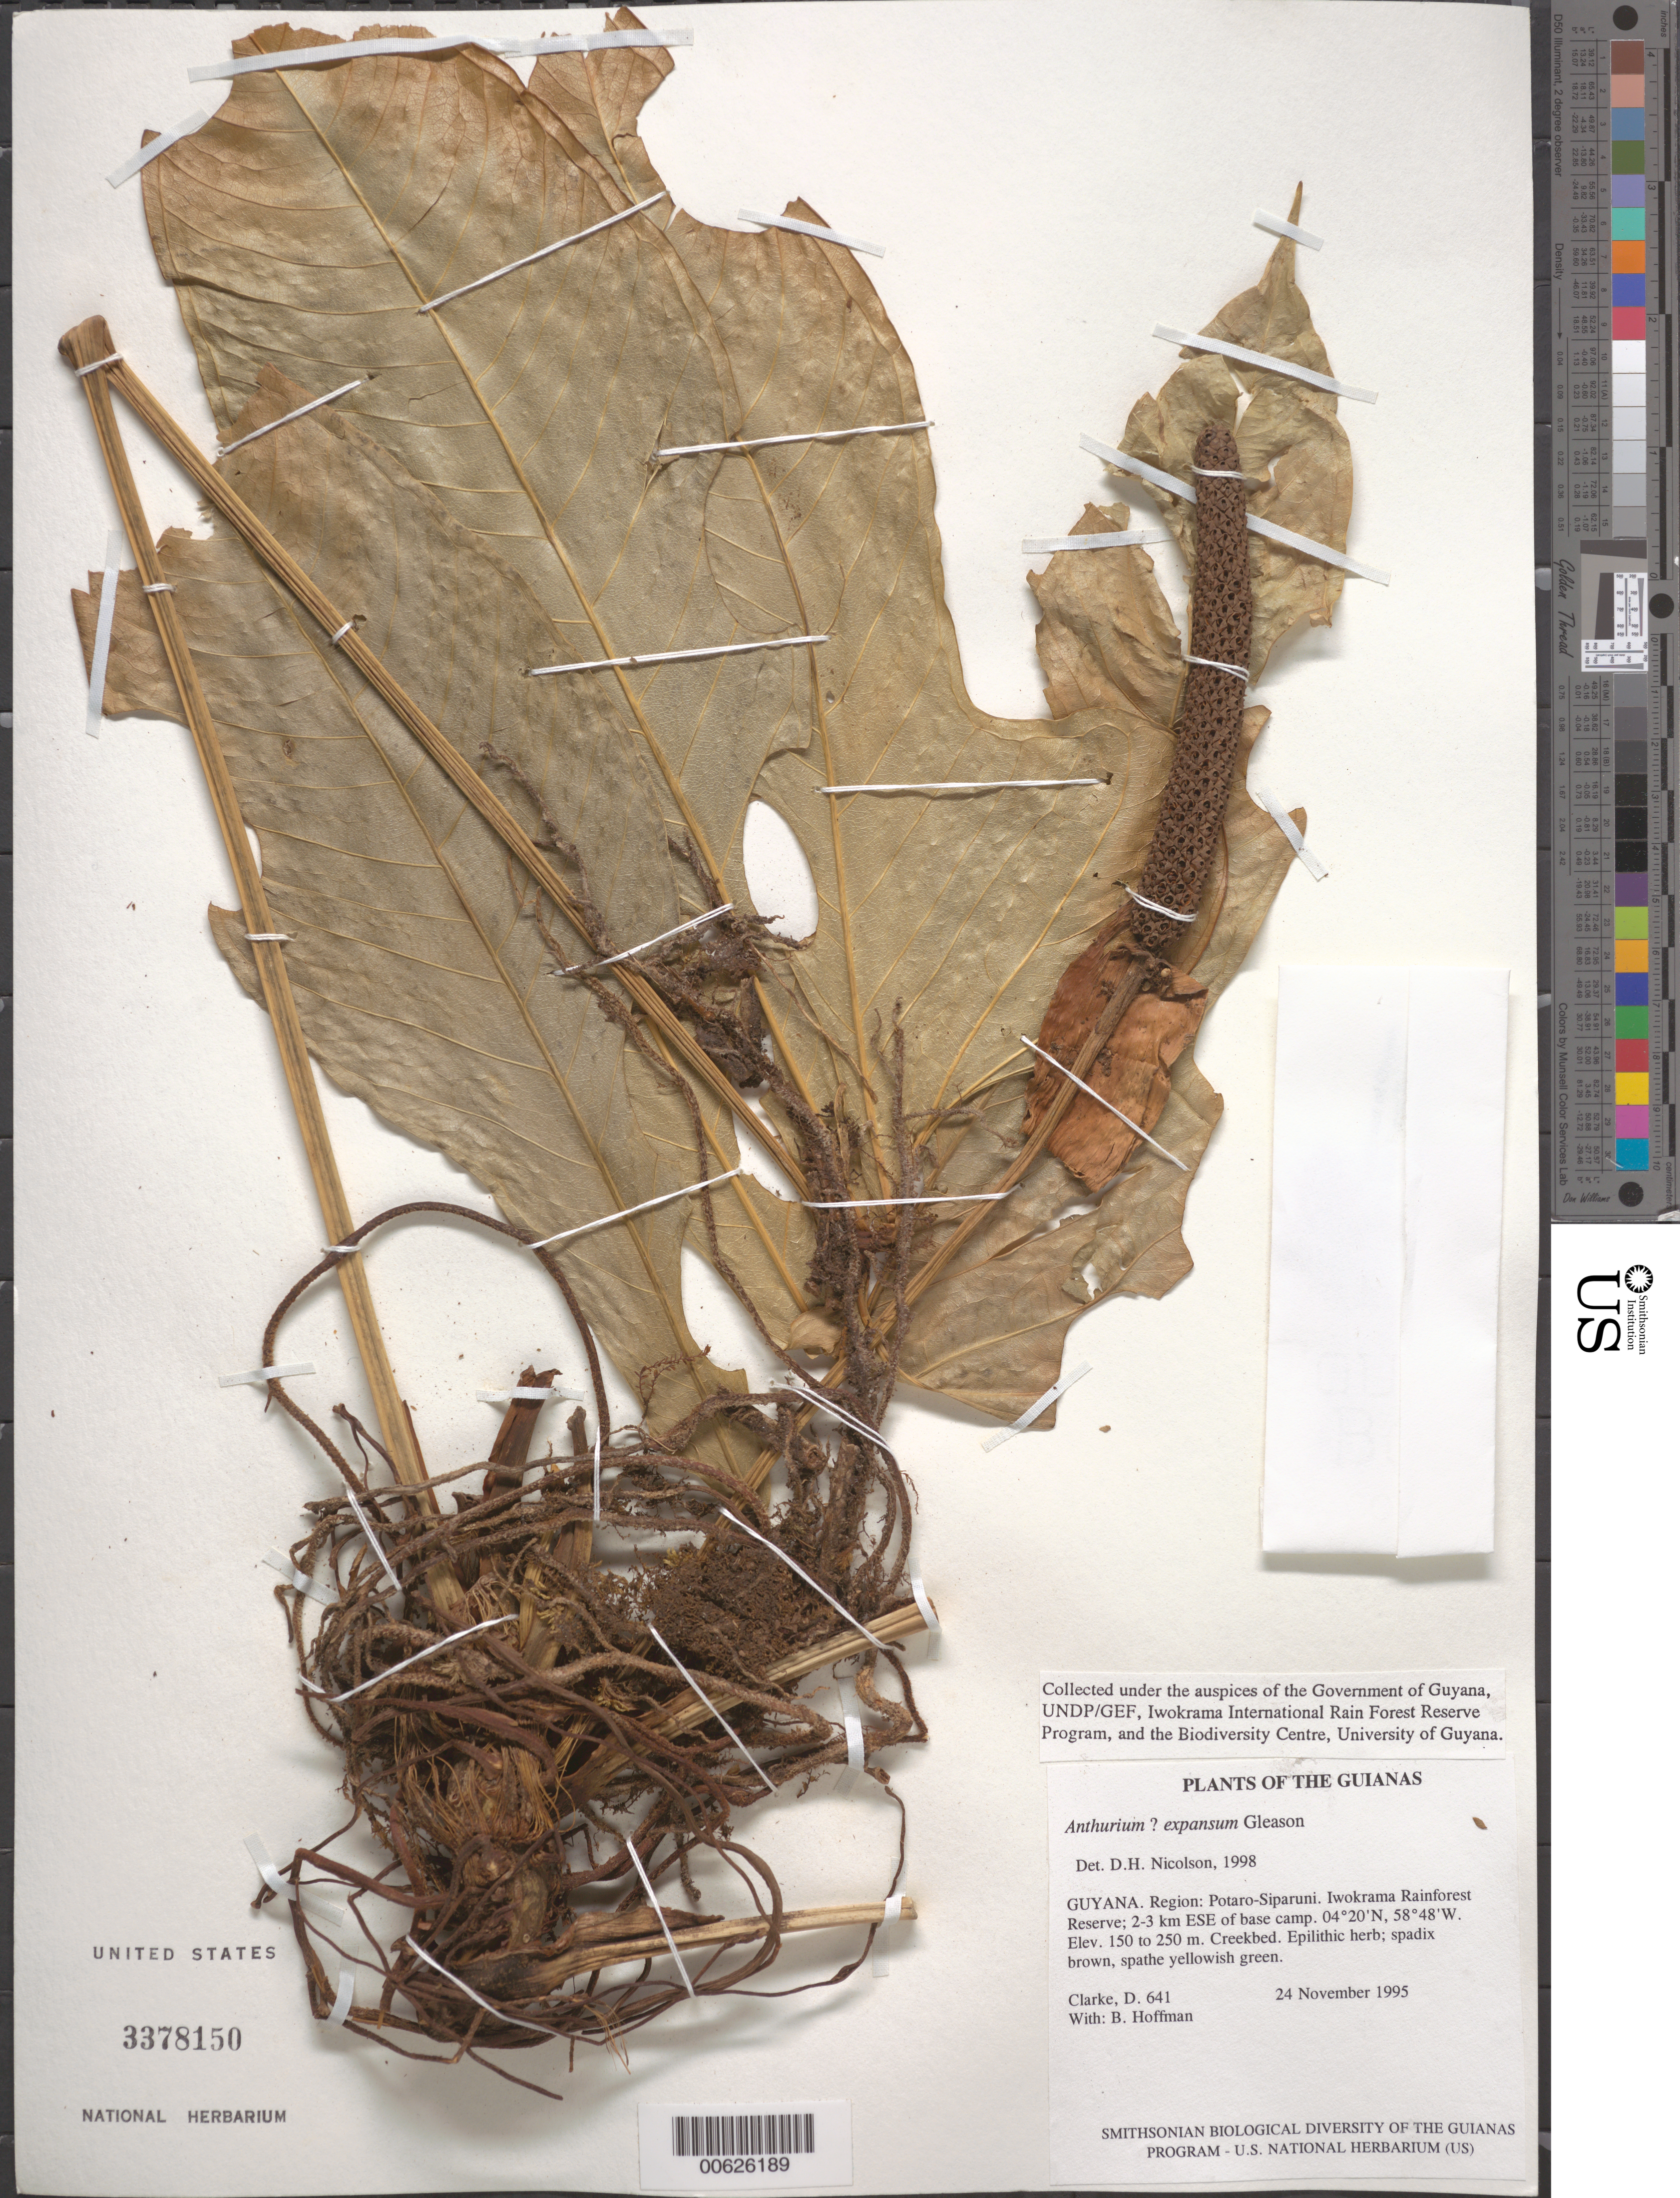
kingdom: Plantae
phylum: Tracheophyta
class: Liliopsida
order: Alismatales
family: Araceae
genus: Anthurium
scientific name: Anthurium expansum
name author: Gleason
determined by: Nicolson, Dan H.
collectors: H. D. Clarke & B. Hoffman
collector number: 641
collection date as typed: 24 November 1995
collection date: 1995-11-24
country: Guyana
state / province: Potaro-Siparuni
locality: Iwokrama Rainforest Reserve; 2-3 km ESE of base camp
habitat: Creekbed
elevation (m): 150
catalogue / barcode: US 3378150